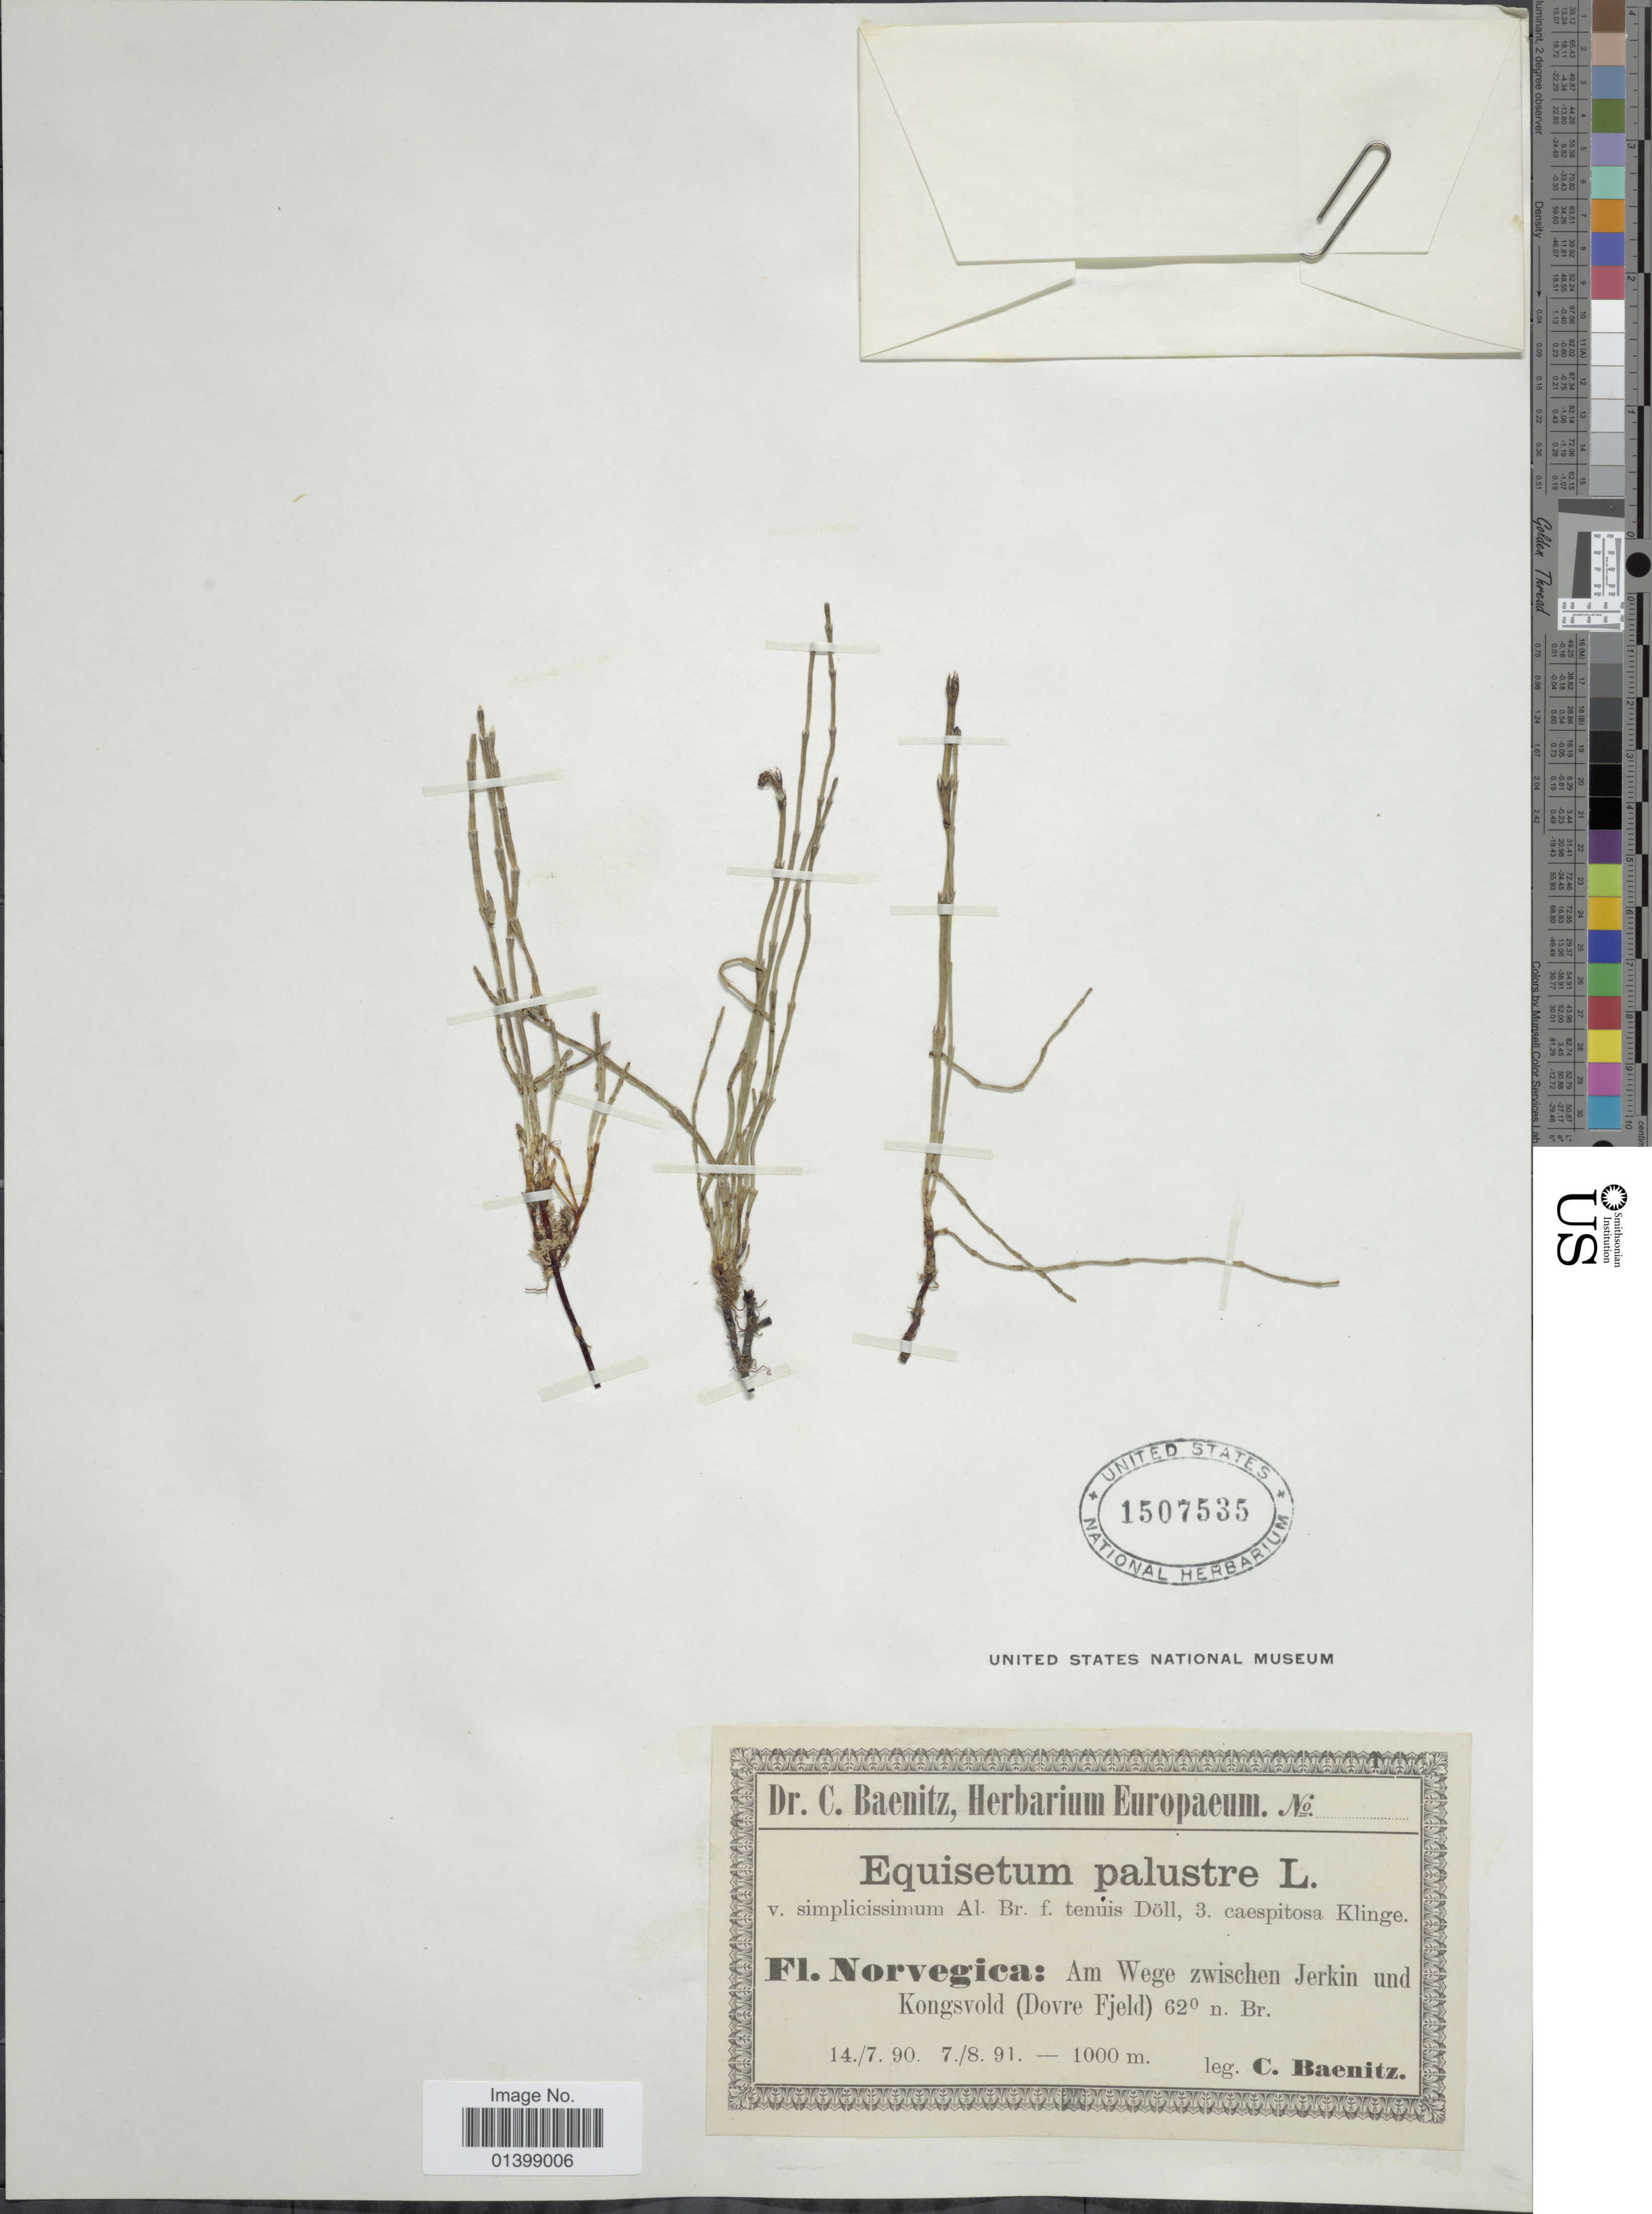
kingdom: Plantae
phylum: Tracheophyta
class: Polypodiopsida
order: Equisetales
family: Equisetaceae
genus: Equisetum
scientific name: Equisetum palustre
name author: L.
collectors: C. G. Baenitz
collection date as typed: Transcribed d/m/y: 14/7/90 to 7/8/91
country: Norway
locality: Am Wege zwischen Jerkin und Kongsvold (Dovre Fjeld)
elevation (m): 1000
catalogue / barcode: US 1507535